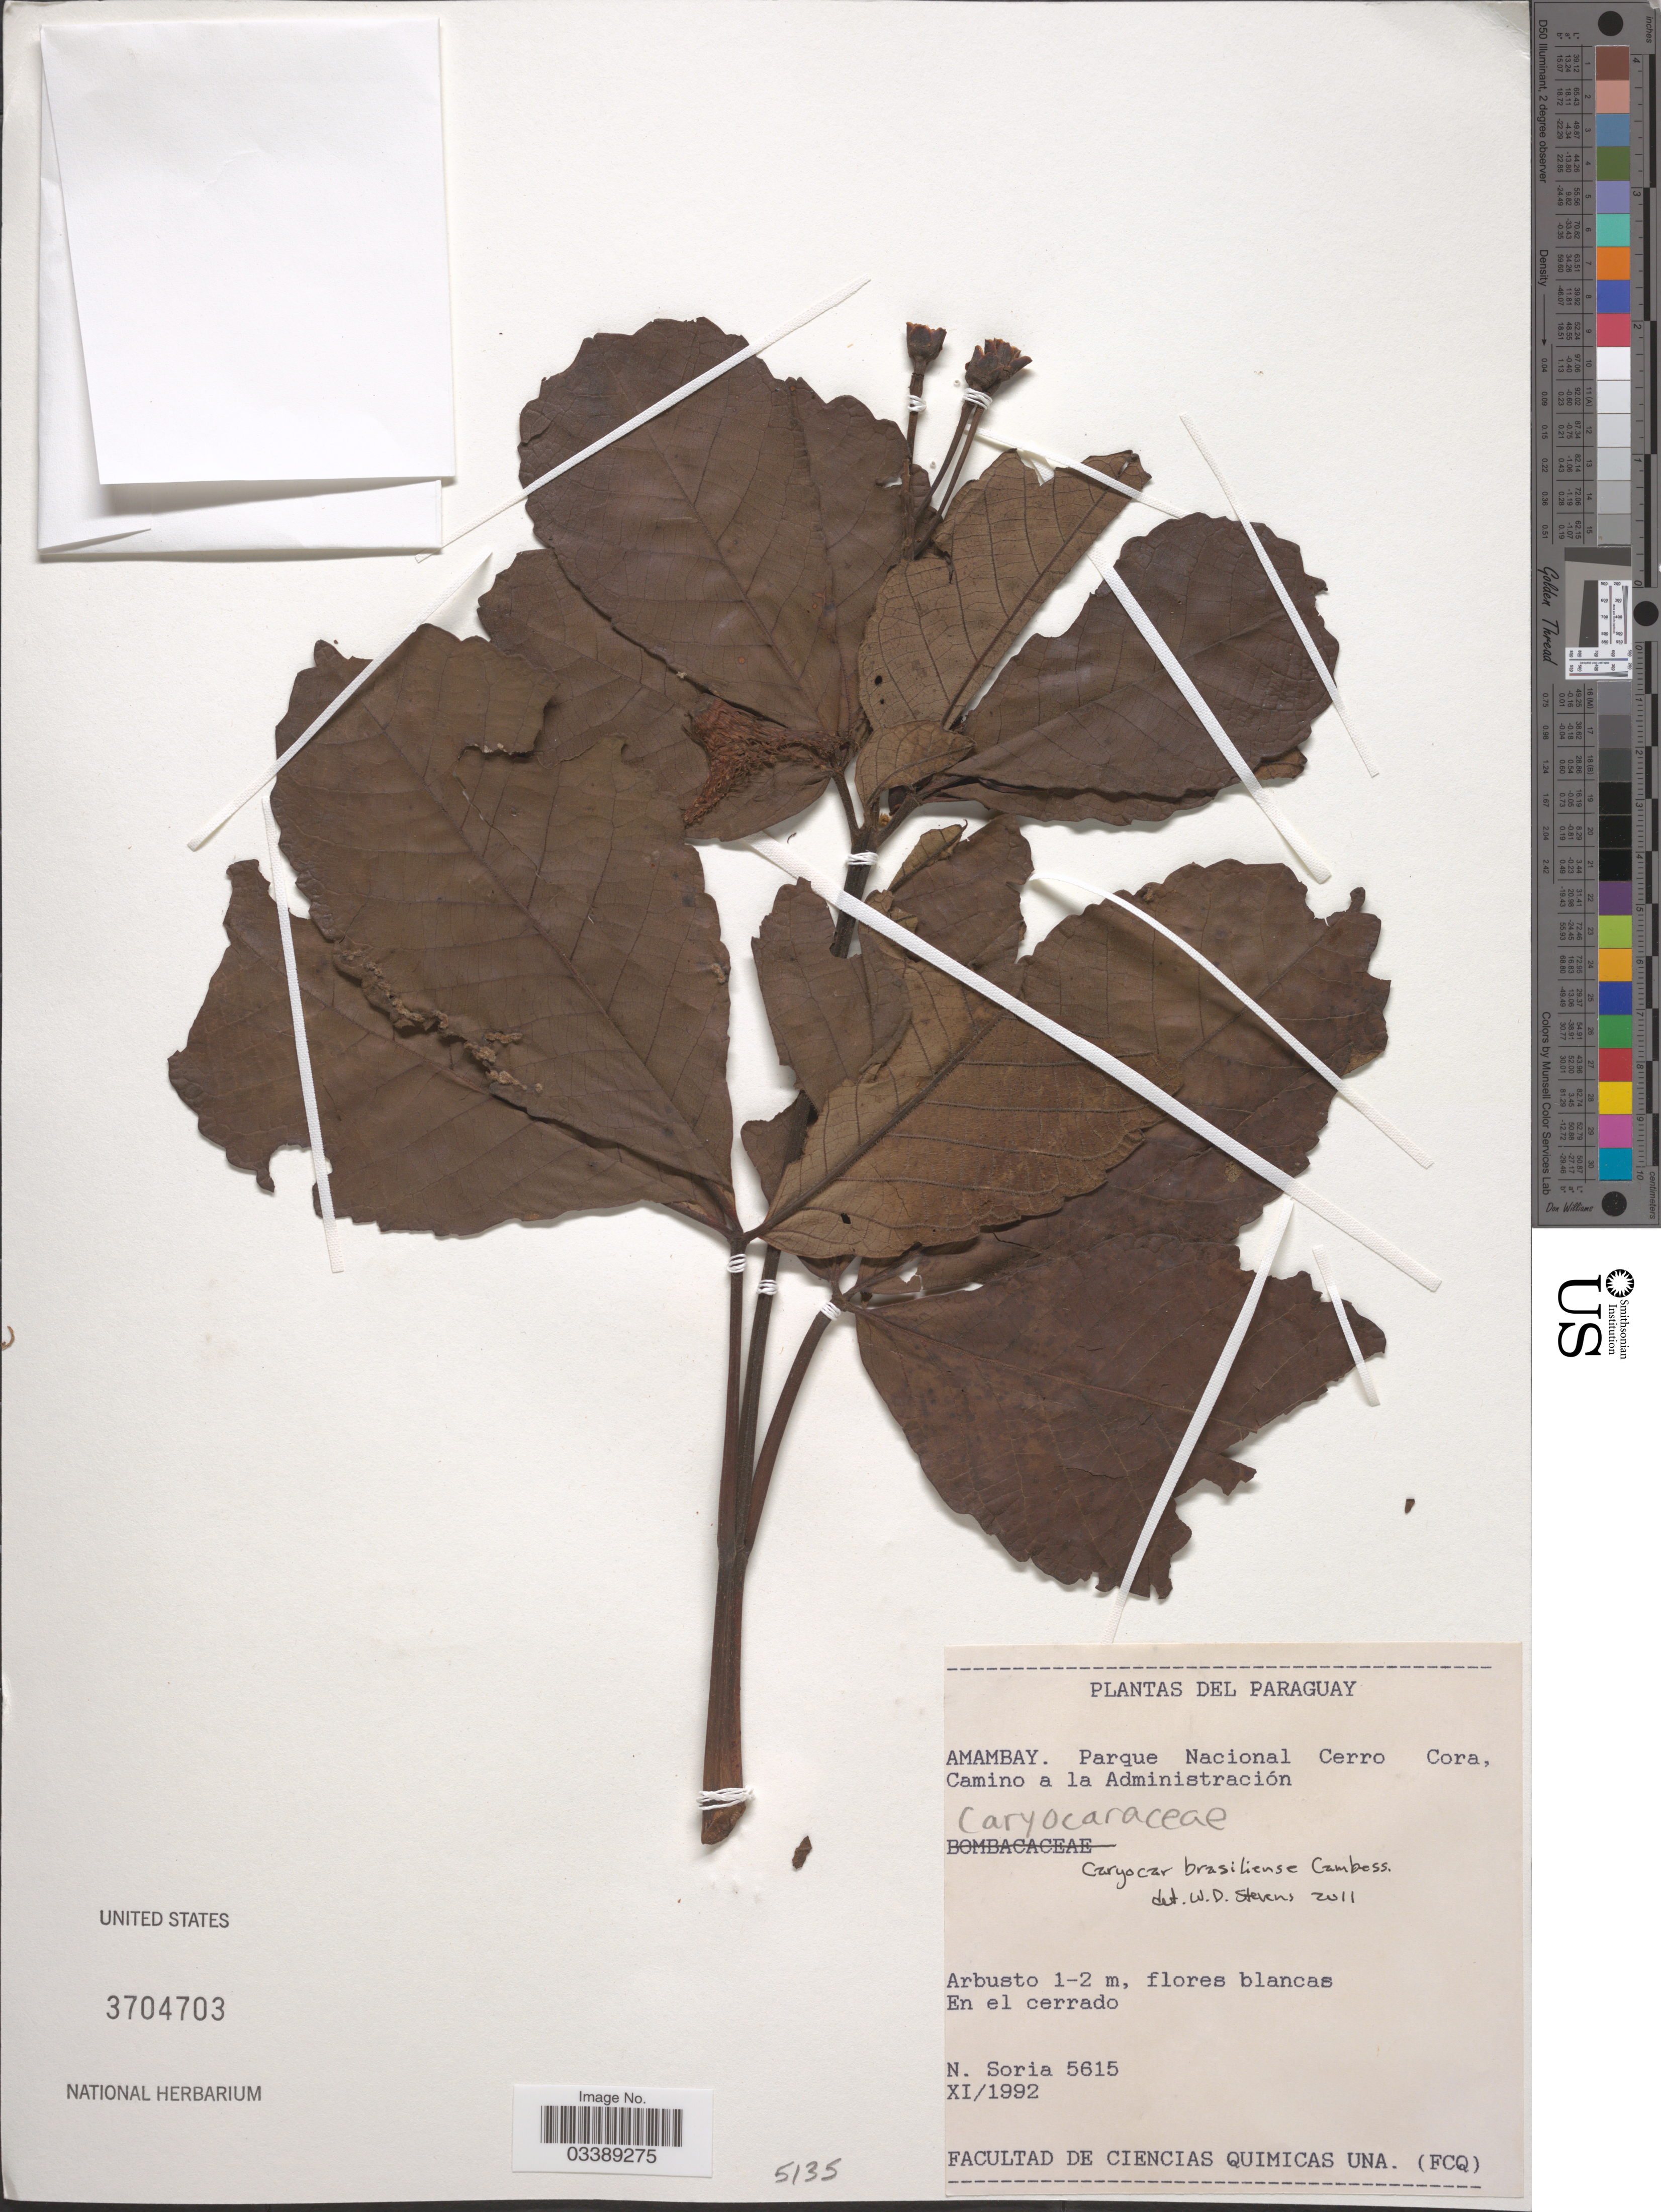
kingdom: Plantae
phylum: Tracheophyta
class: Magnoliopsida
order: Malpighiales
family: Caryocaraceae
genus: Caryocar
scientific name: Caryocar brasiliense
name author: Cambess.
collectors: N. Soria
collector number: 5615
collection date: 1992-11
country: Paraguay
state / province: Amambay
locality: Parque Nacional Cerro Cora, Camino a la Administración.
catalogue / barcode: US 3704703